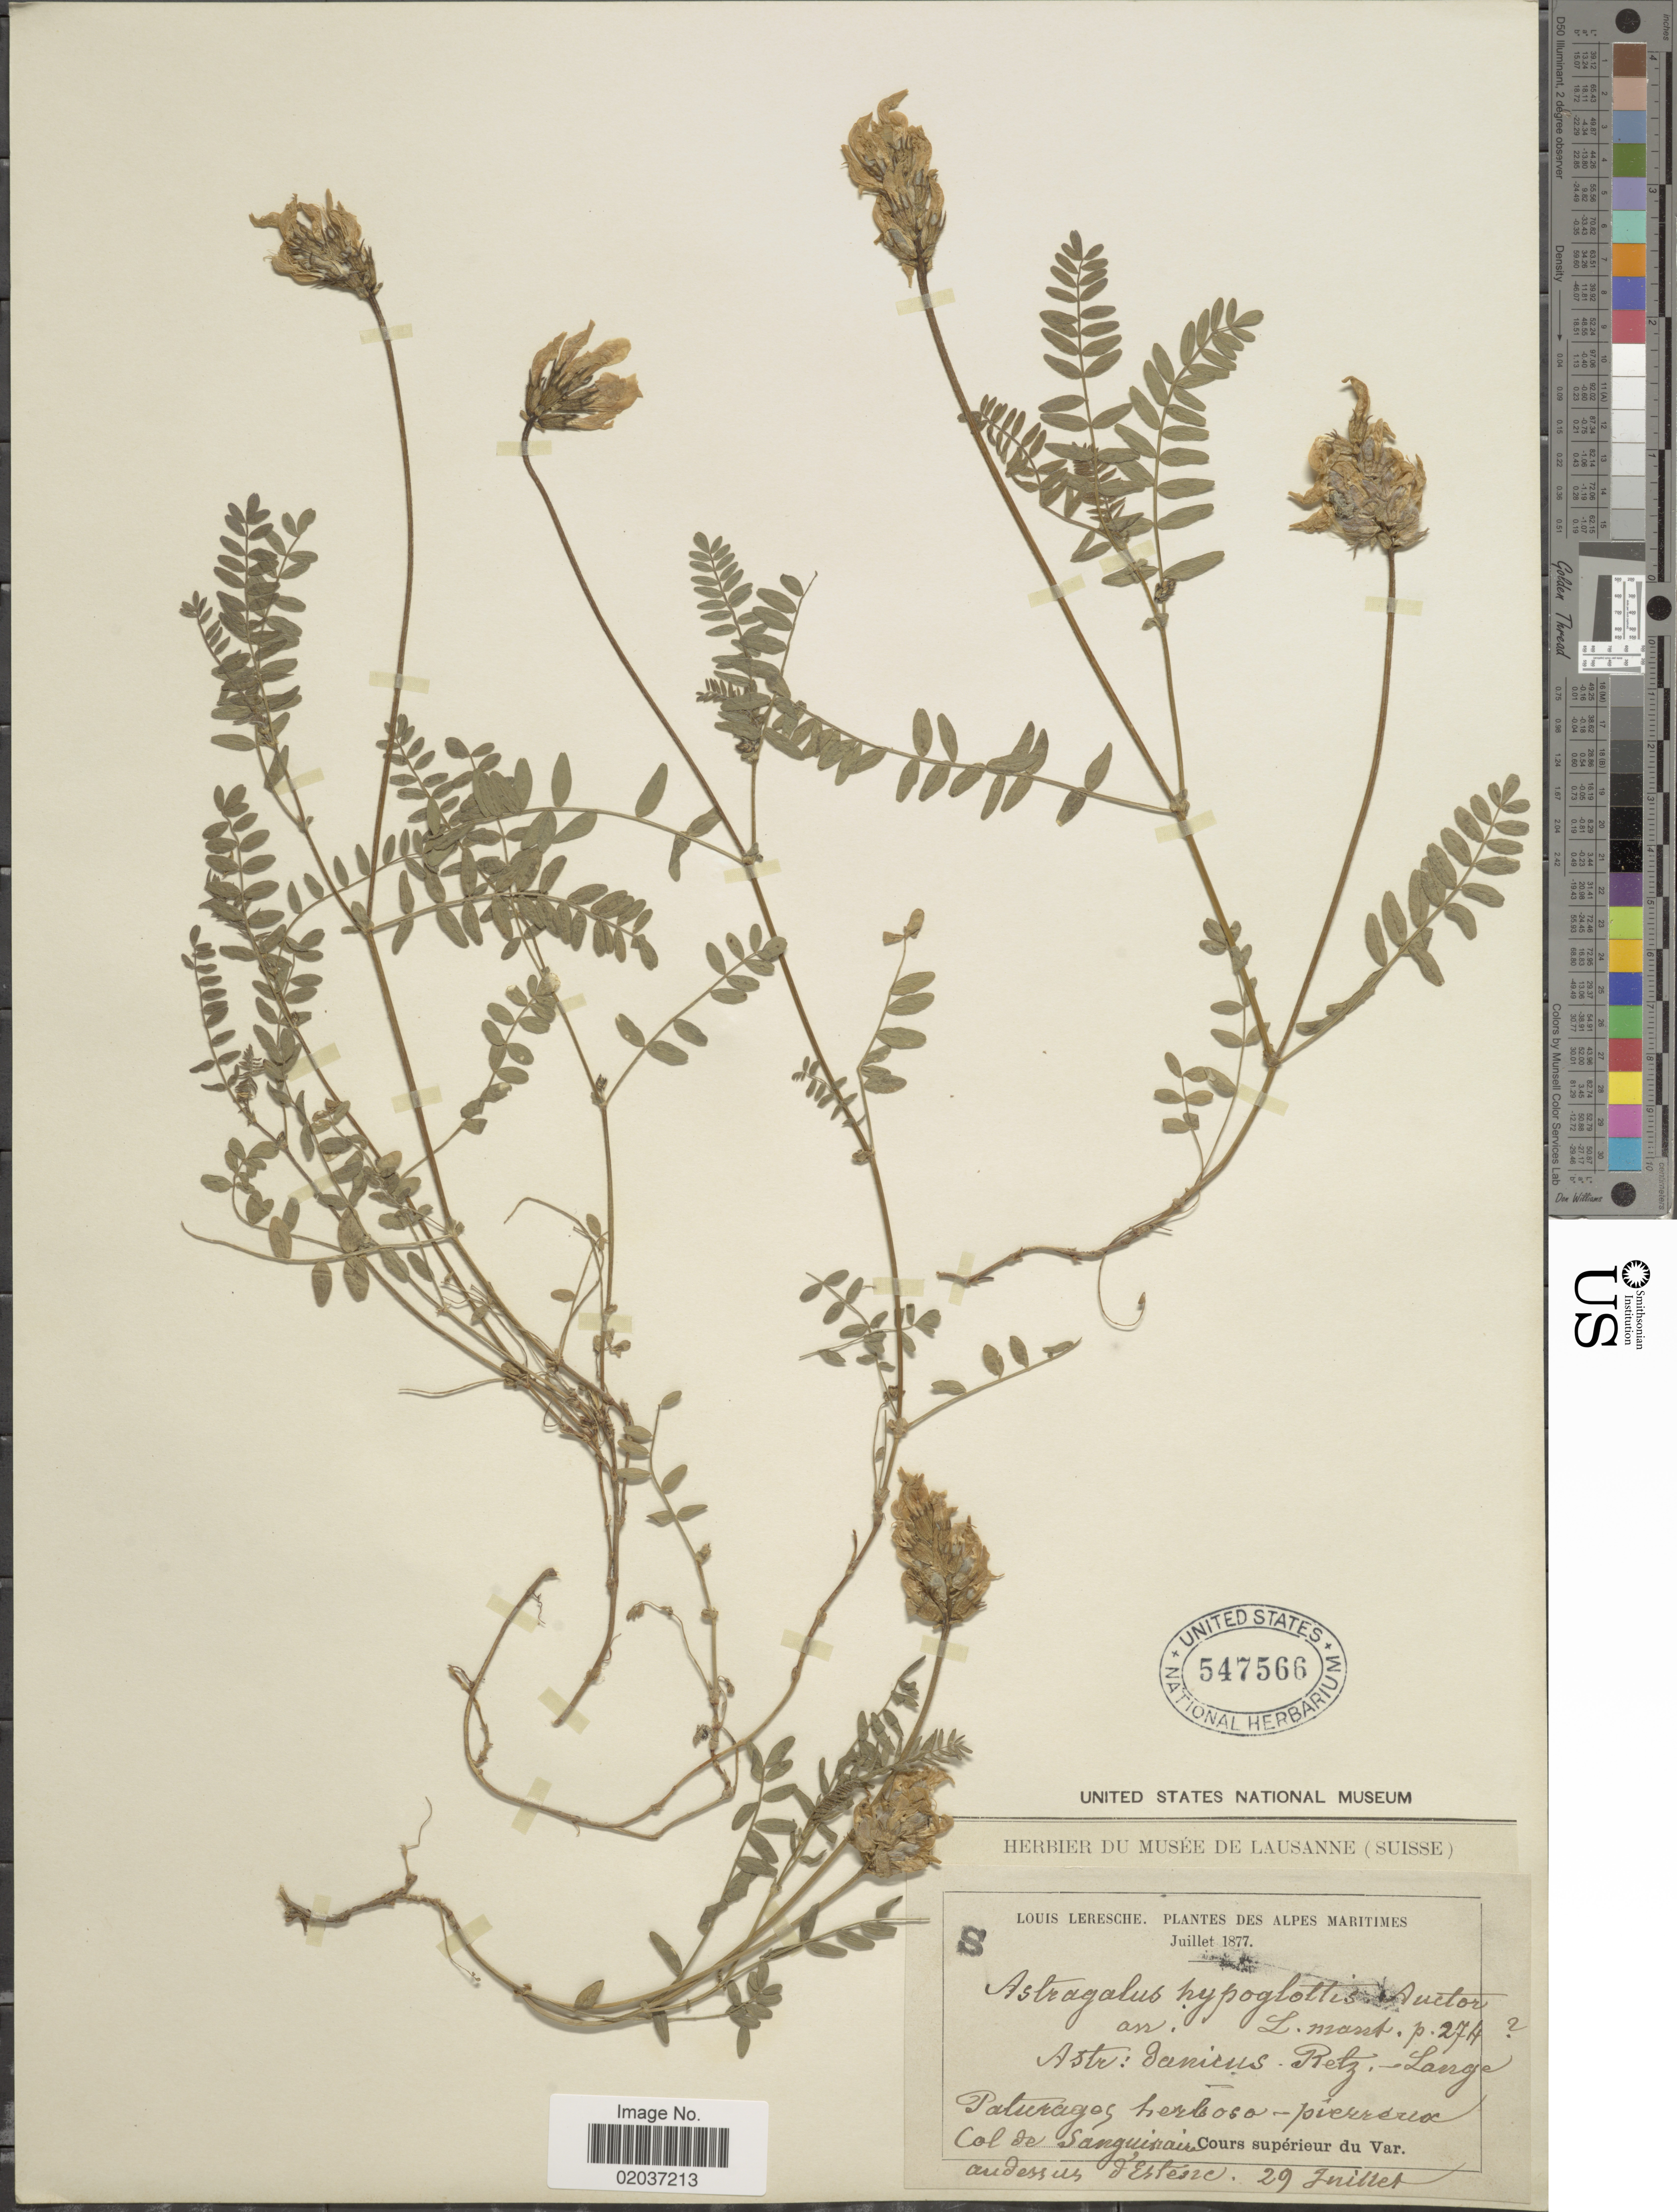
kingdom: Plantae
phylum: Tracheophyta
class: Magnoliopsida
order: Fabales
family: Fabaceae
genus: Astragalus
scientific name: Astragalus hypoglottis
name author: L.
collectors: L. Leresche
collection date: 1877-07-29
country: France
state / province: Provence-Alpes-Côte d'Azur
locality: Iles Sanguinaires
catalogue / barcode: US 547566